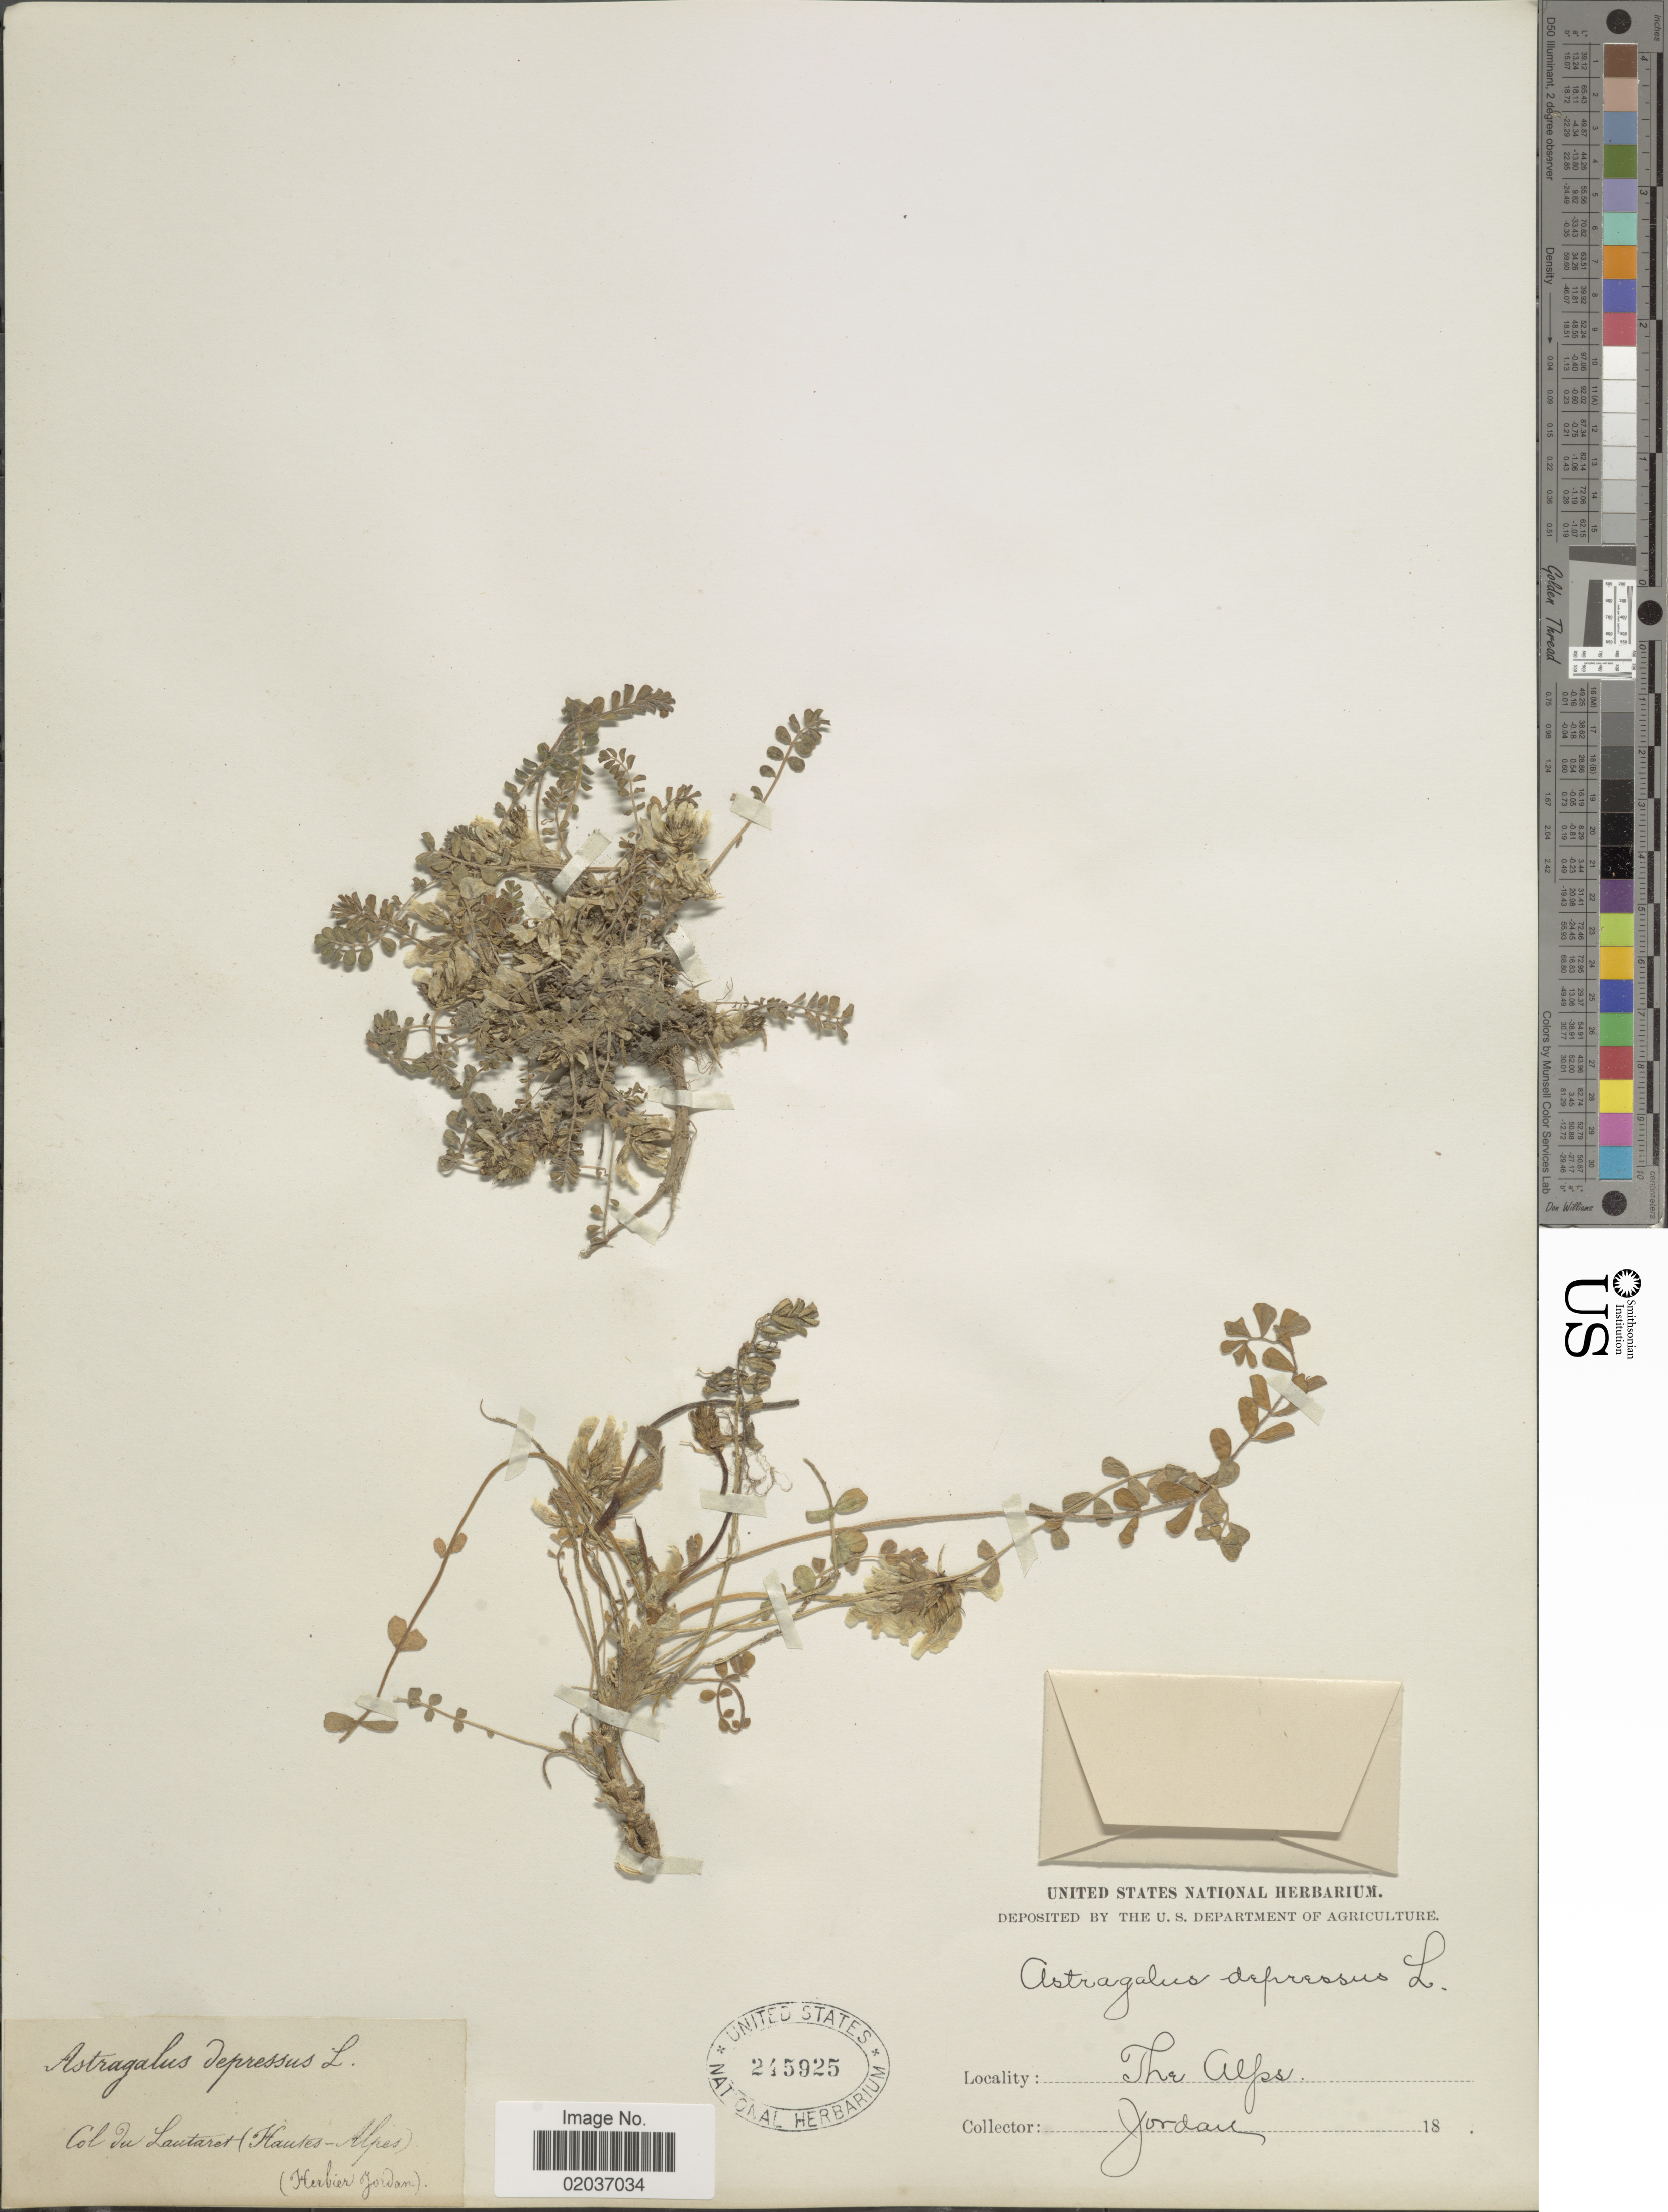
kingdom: Plantae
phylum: Tracheophyta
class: Magnoliopsida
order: Fabales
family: Fabaceae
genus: Astragalus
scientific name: Astragalus depressus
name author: L.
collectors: -. Jordan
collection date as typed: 18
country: France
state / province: Provence-Alpes-Côte d'Azur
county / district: Hautes-Alpes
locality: Lautaret (Hautes-Alpes). The Alps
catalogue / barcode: US 245925